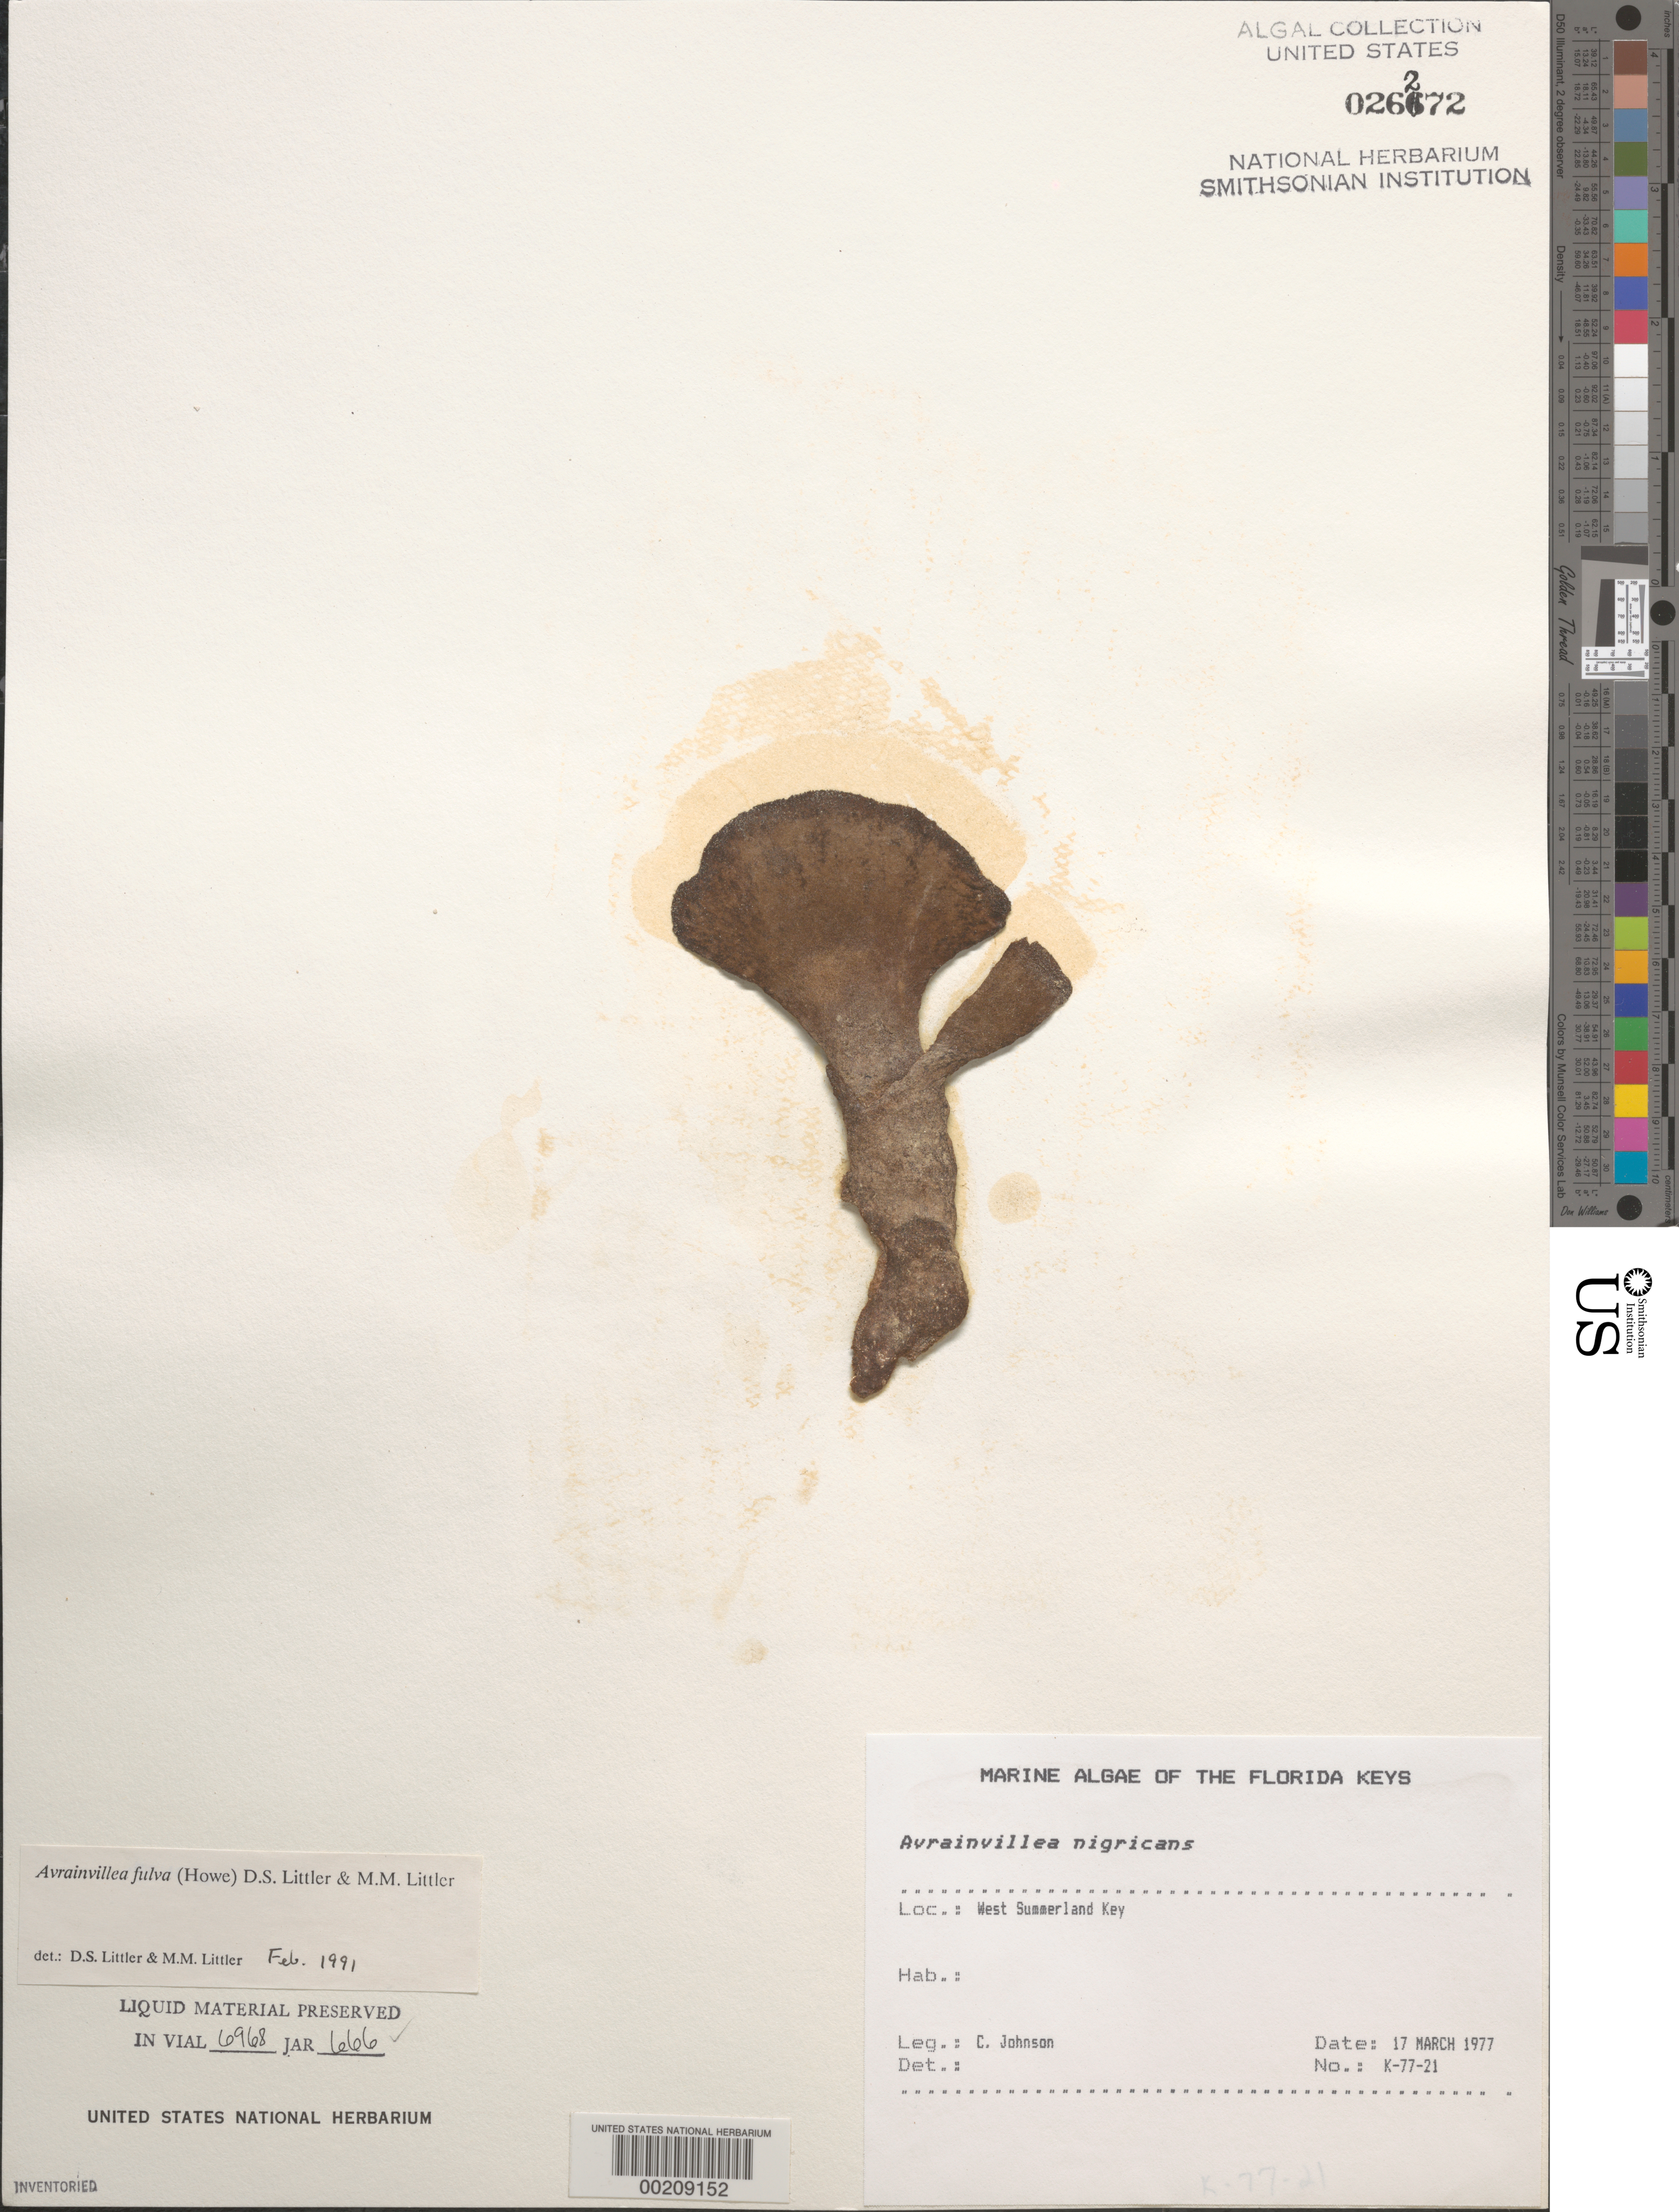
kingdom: Plantae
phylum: Chlorophyta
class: Ulvophyceae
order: Bryopsidales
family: Dichotomosiphonaceae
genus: Avrainvillea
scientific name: Avrainvillea fulva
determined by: Littler, D. S.; Littler, M. M.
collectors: C. Johnson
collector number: K-77-21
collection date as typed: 17 Mar 1977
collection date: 1977-03-17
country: United States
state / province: Florida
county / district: Monroe County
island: West Summerland Key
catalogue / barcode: US 26272